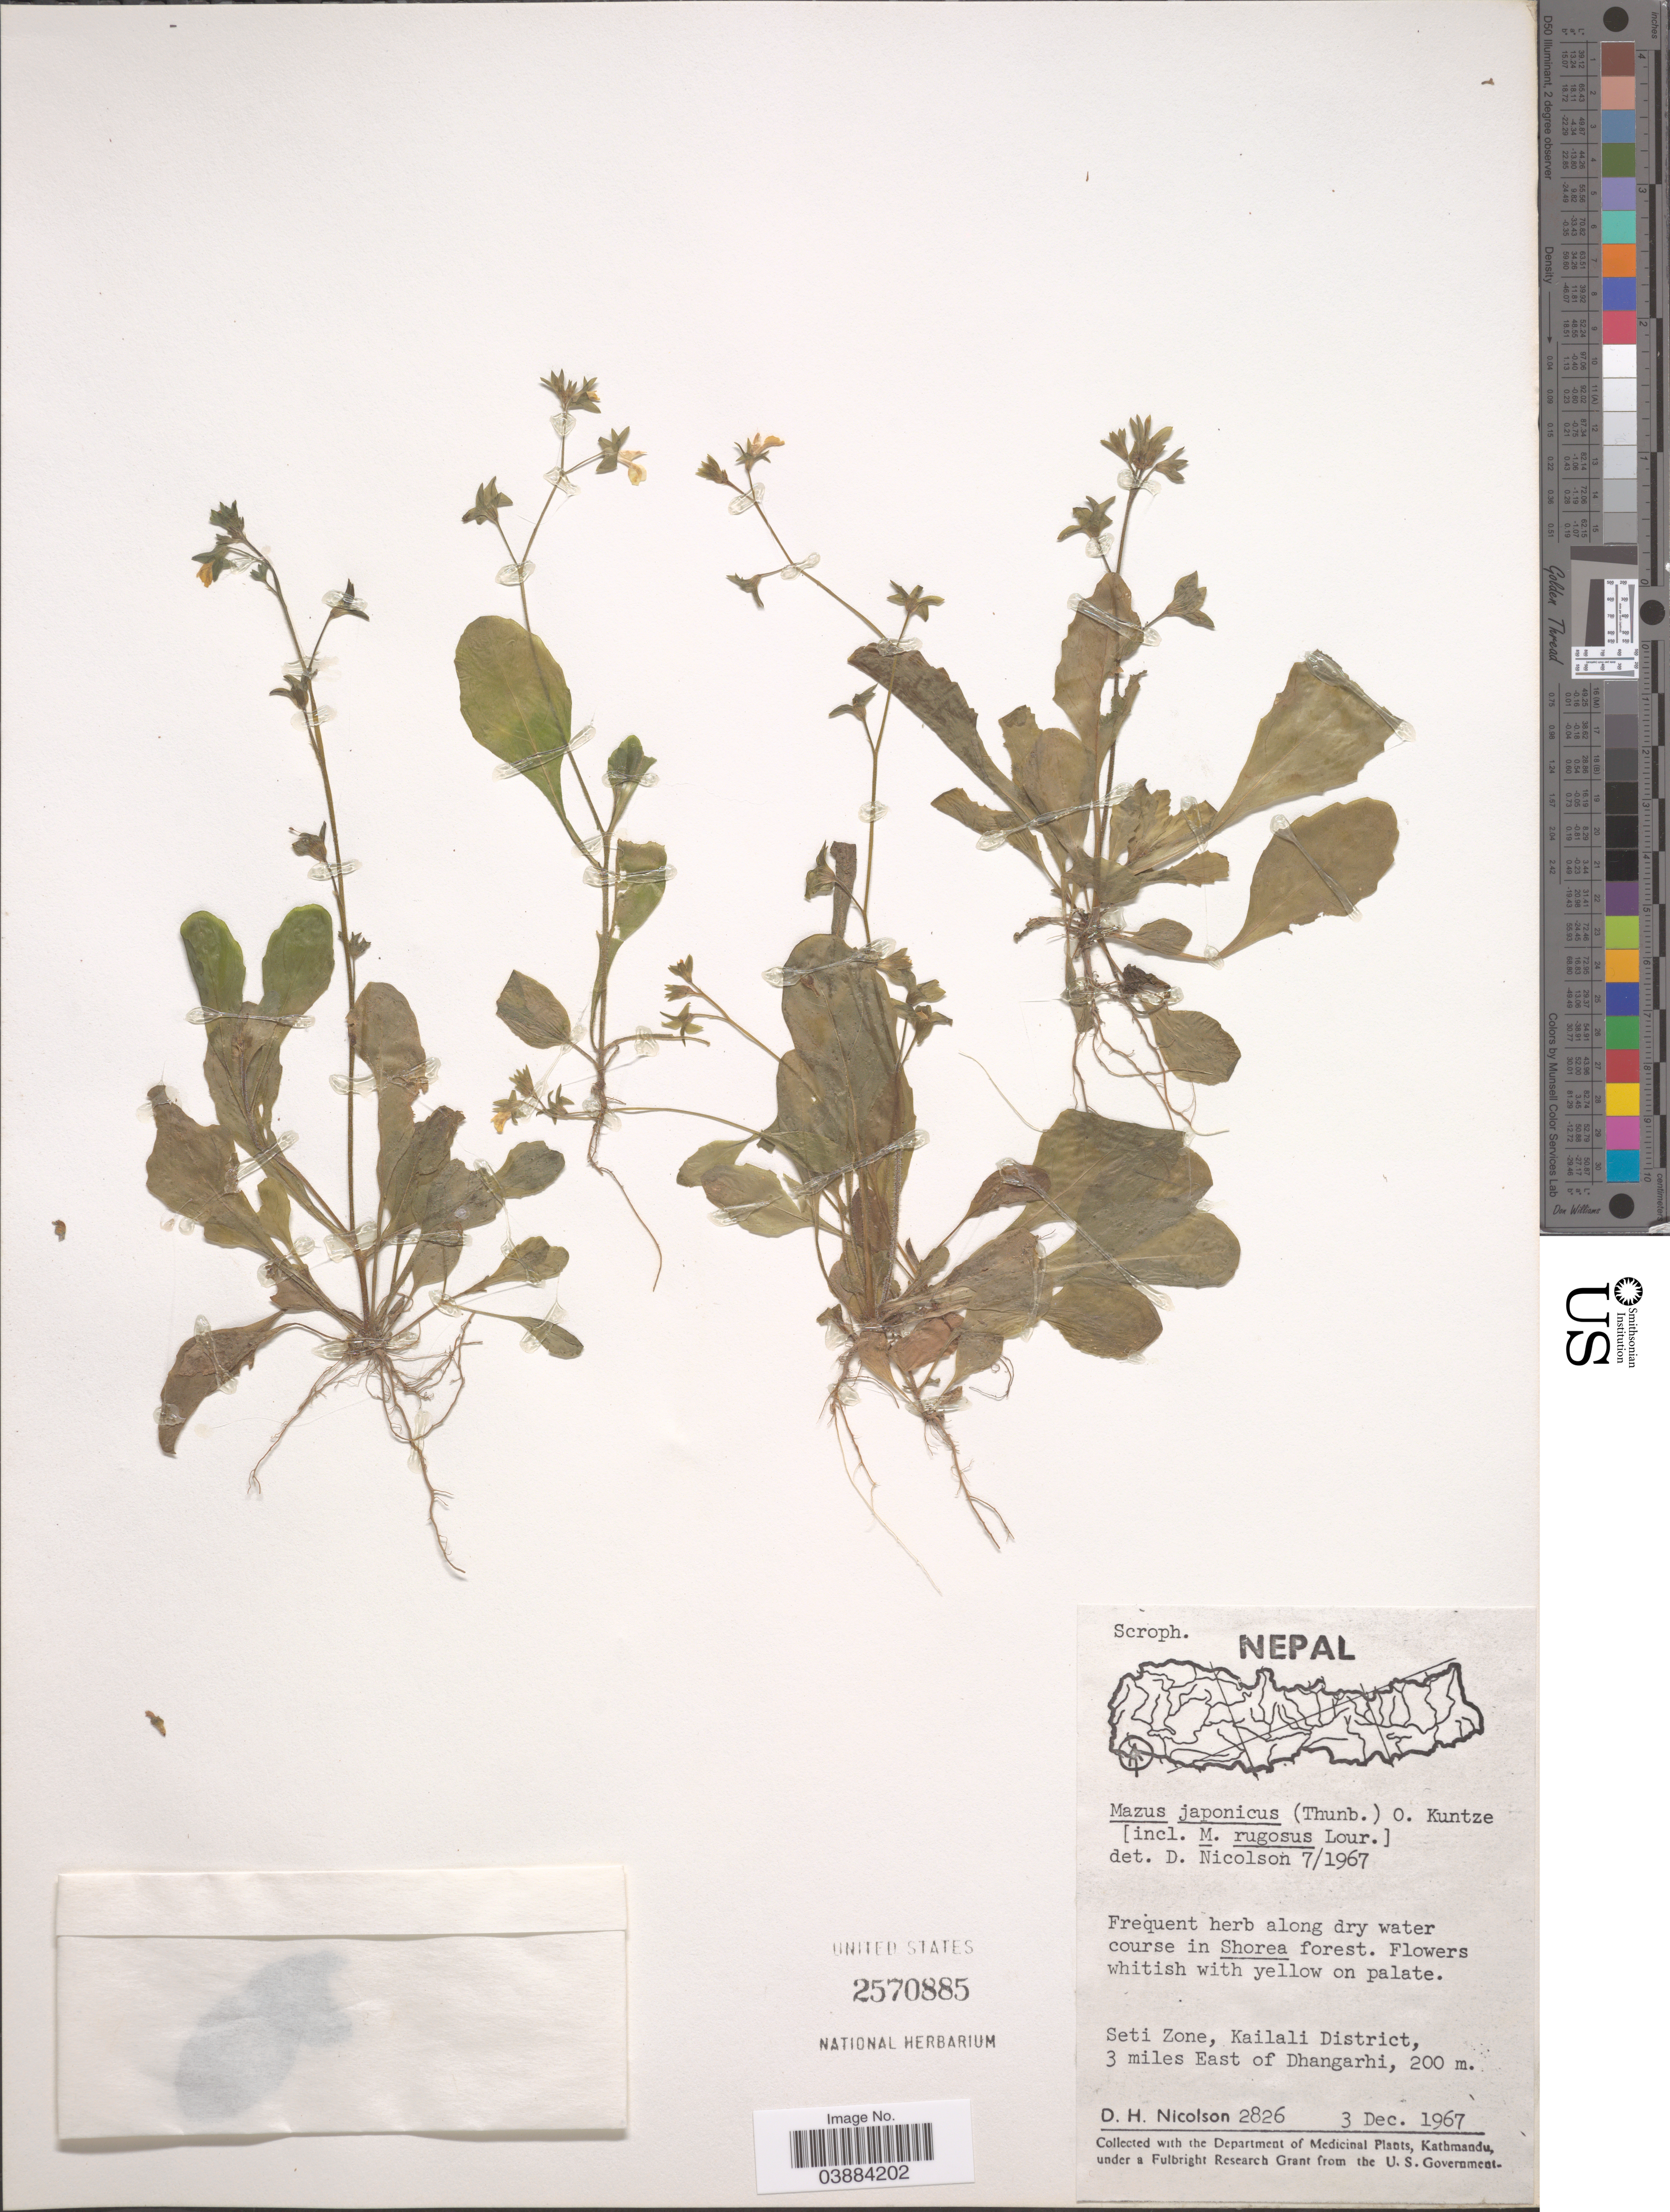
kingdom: Plantae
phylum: Tracheophyta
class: Magnoliopsida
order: Lamiales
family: Mazaceae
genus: Mazus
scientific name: Mazus pumilus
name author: (Burm. f.) Steenis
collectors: D. H. Nicolson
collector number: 2826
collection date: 1967-12-03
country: Nepal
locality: Seti Zone, Kailali District, 3 miles East of Dhangarhi.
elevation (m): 200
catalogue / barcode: US 2570885